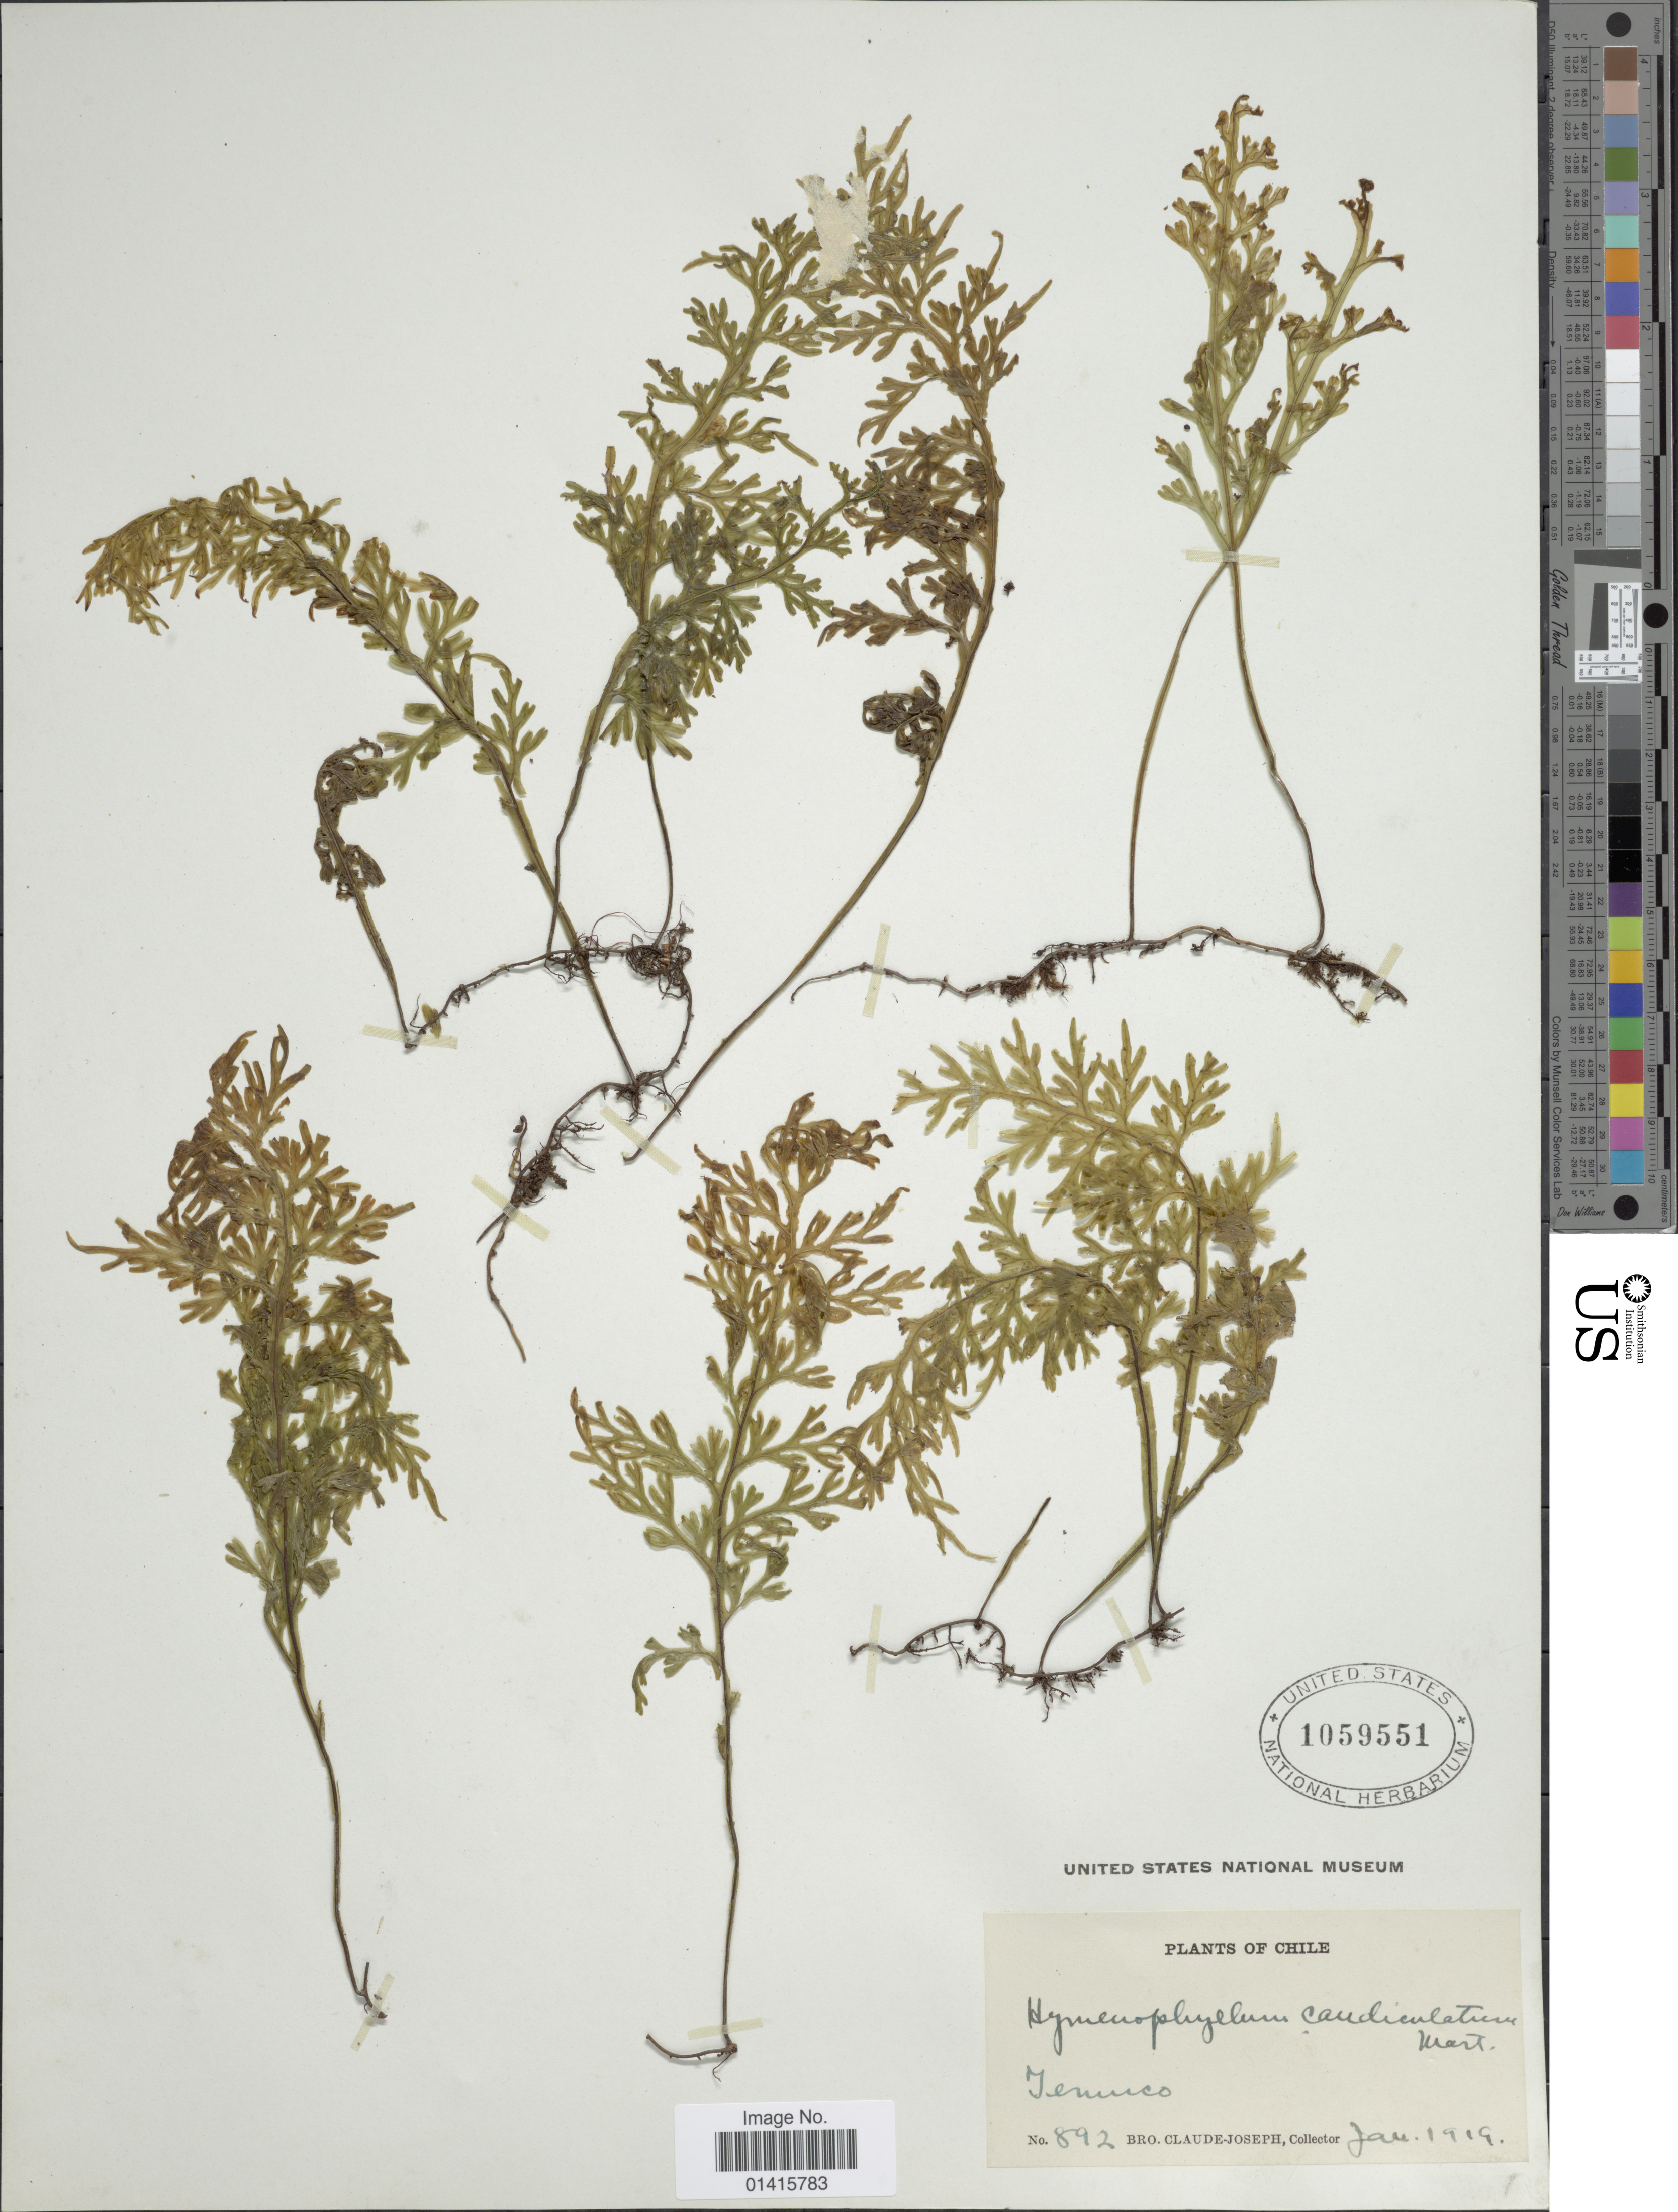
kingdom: Plantae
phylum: Tracheophyta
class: Polypodiopsida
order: Hymenophyllales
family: Hymenophyllaceae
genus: Hymenophyllum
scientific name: Hymenophyllum caudiculatum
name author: Mart.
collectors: Bro. Claude-Joseph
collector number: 892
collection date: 1919-01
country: Chile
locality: Temuco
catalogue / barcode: US 1059551